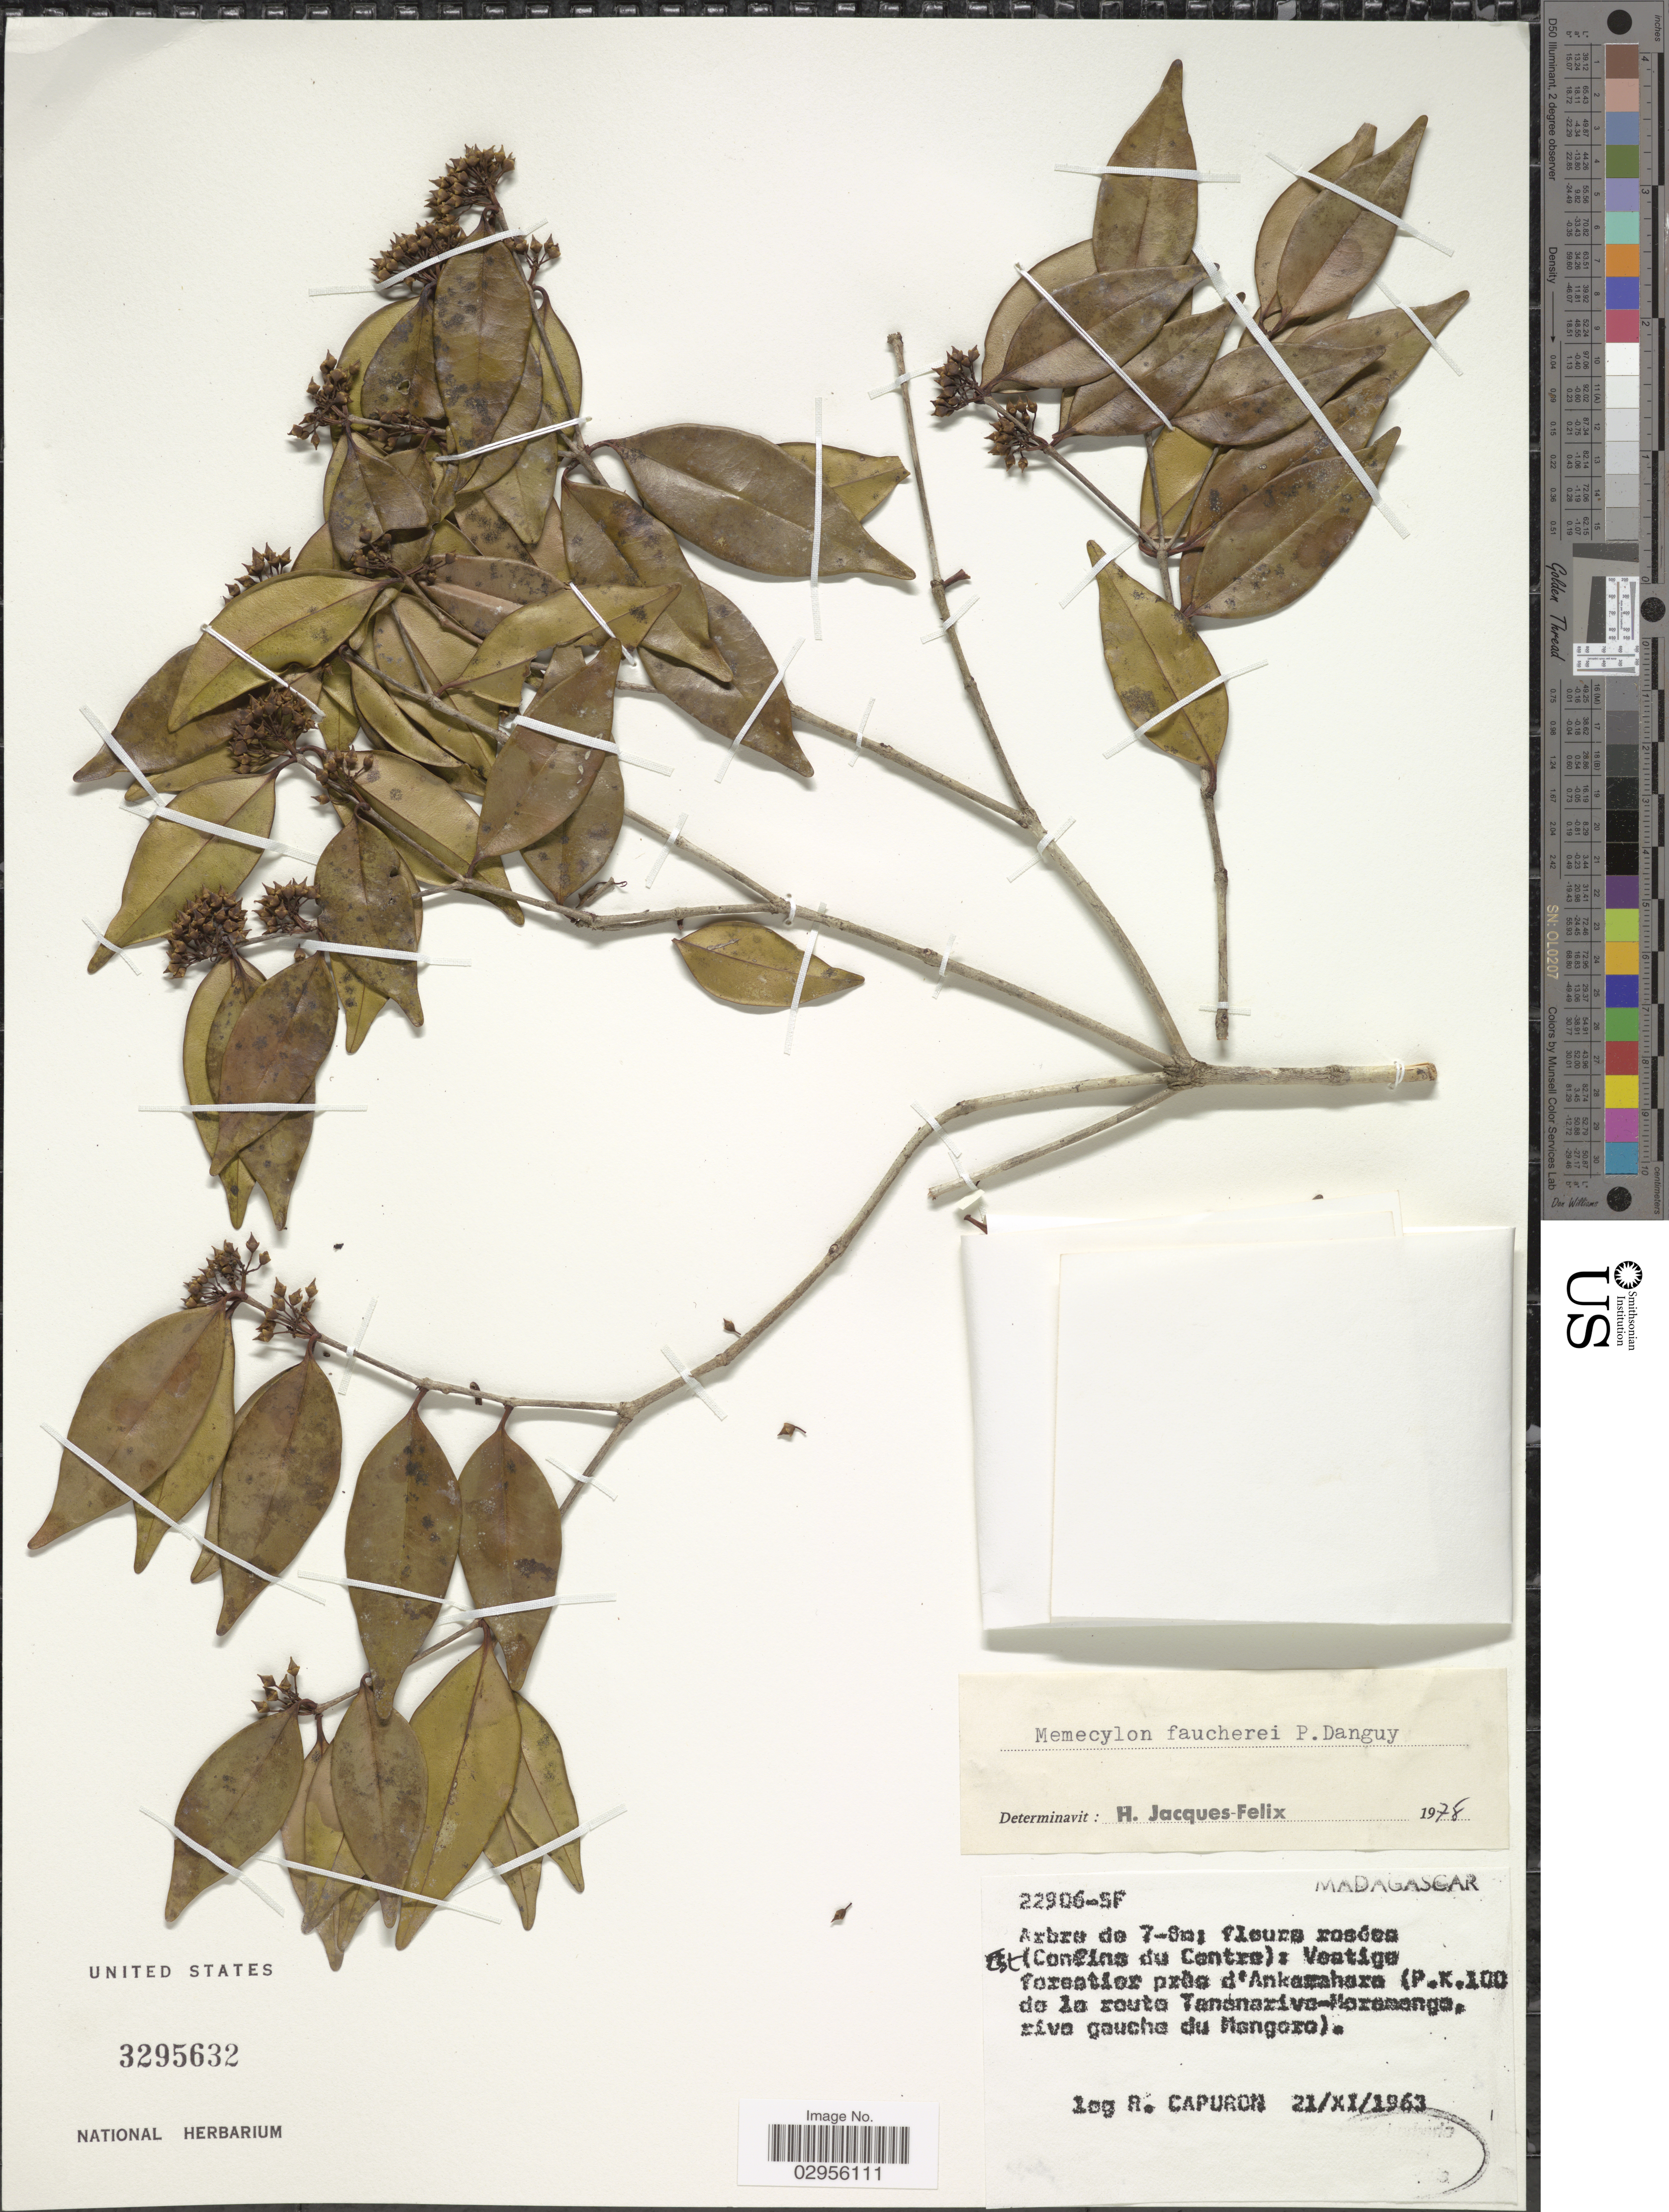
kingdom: Plantae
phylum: Tracheophyta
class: Magnoliopsida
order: Myrtales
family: Melastomataceae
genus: Memecylon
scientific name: Memecylon faucherei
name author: Danguy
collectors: R. Capuron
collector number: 22906-SF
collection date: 1963-11-21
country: Madagascar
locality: Est (Confins du Centre): Vestige forestier près d'Ankarahara (P.K. 100 de la route Tananariva-Moramanga, rive gauche du Mangoro).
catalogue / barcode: US 3295632